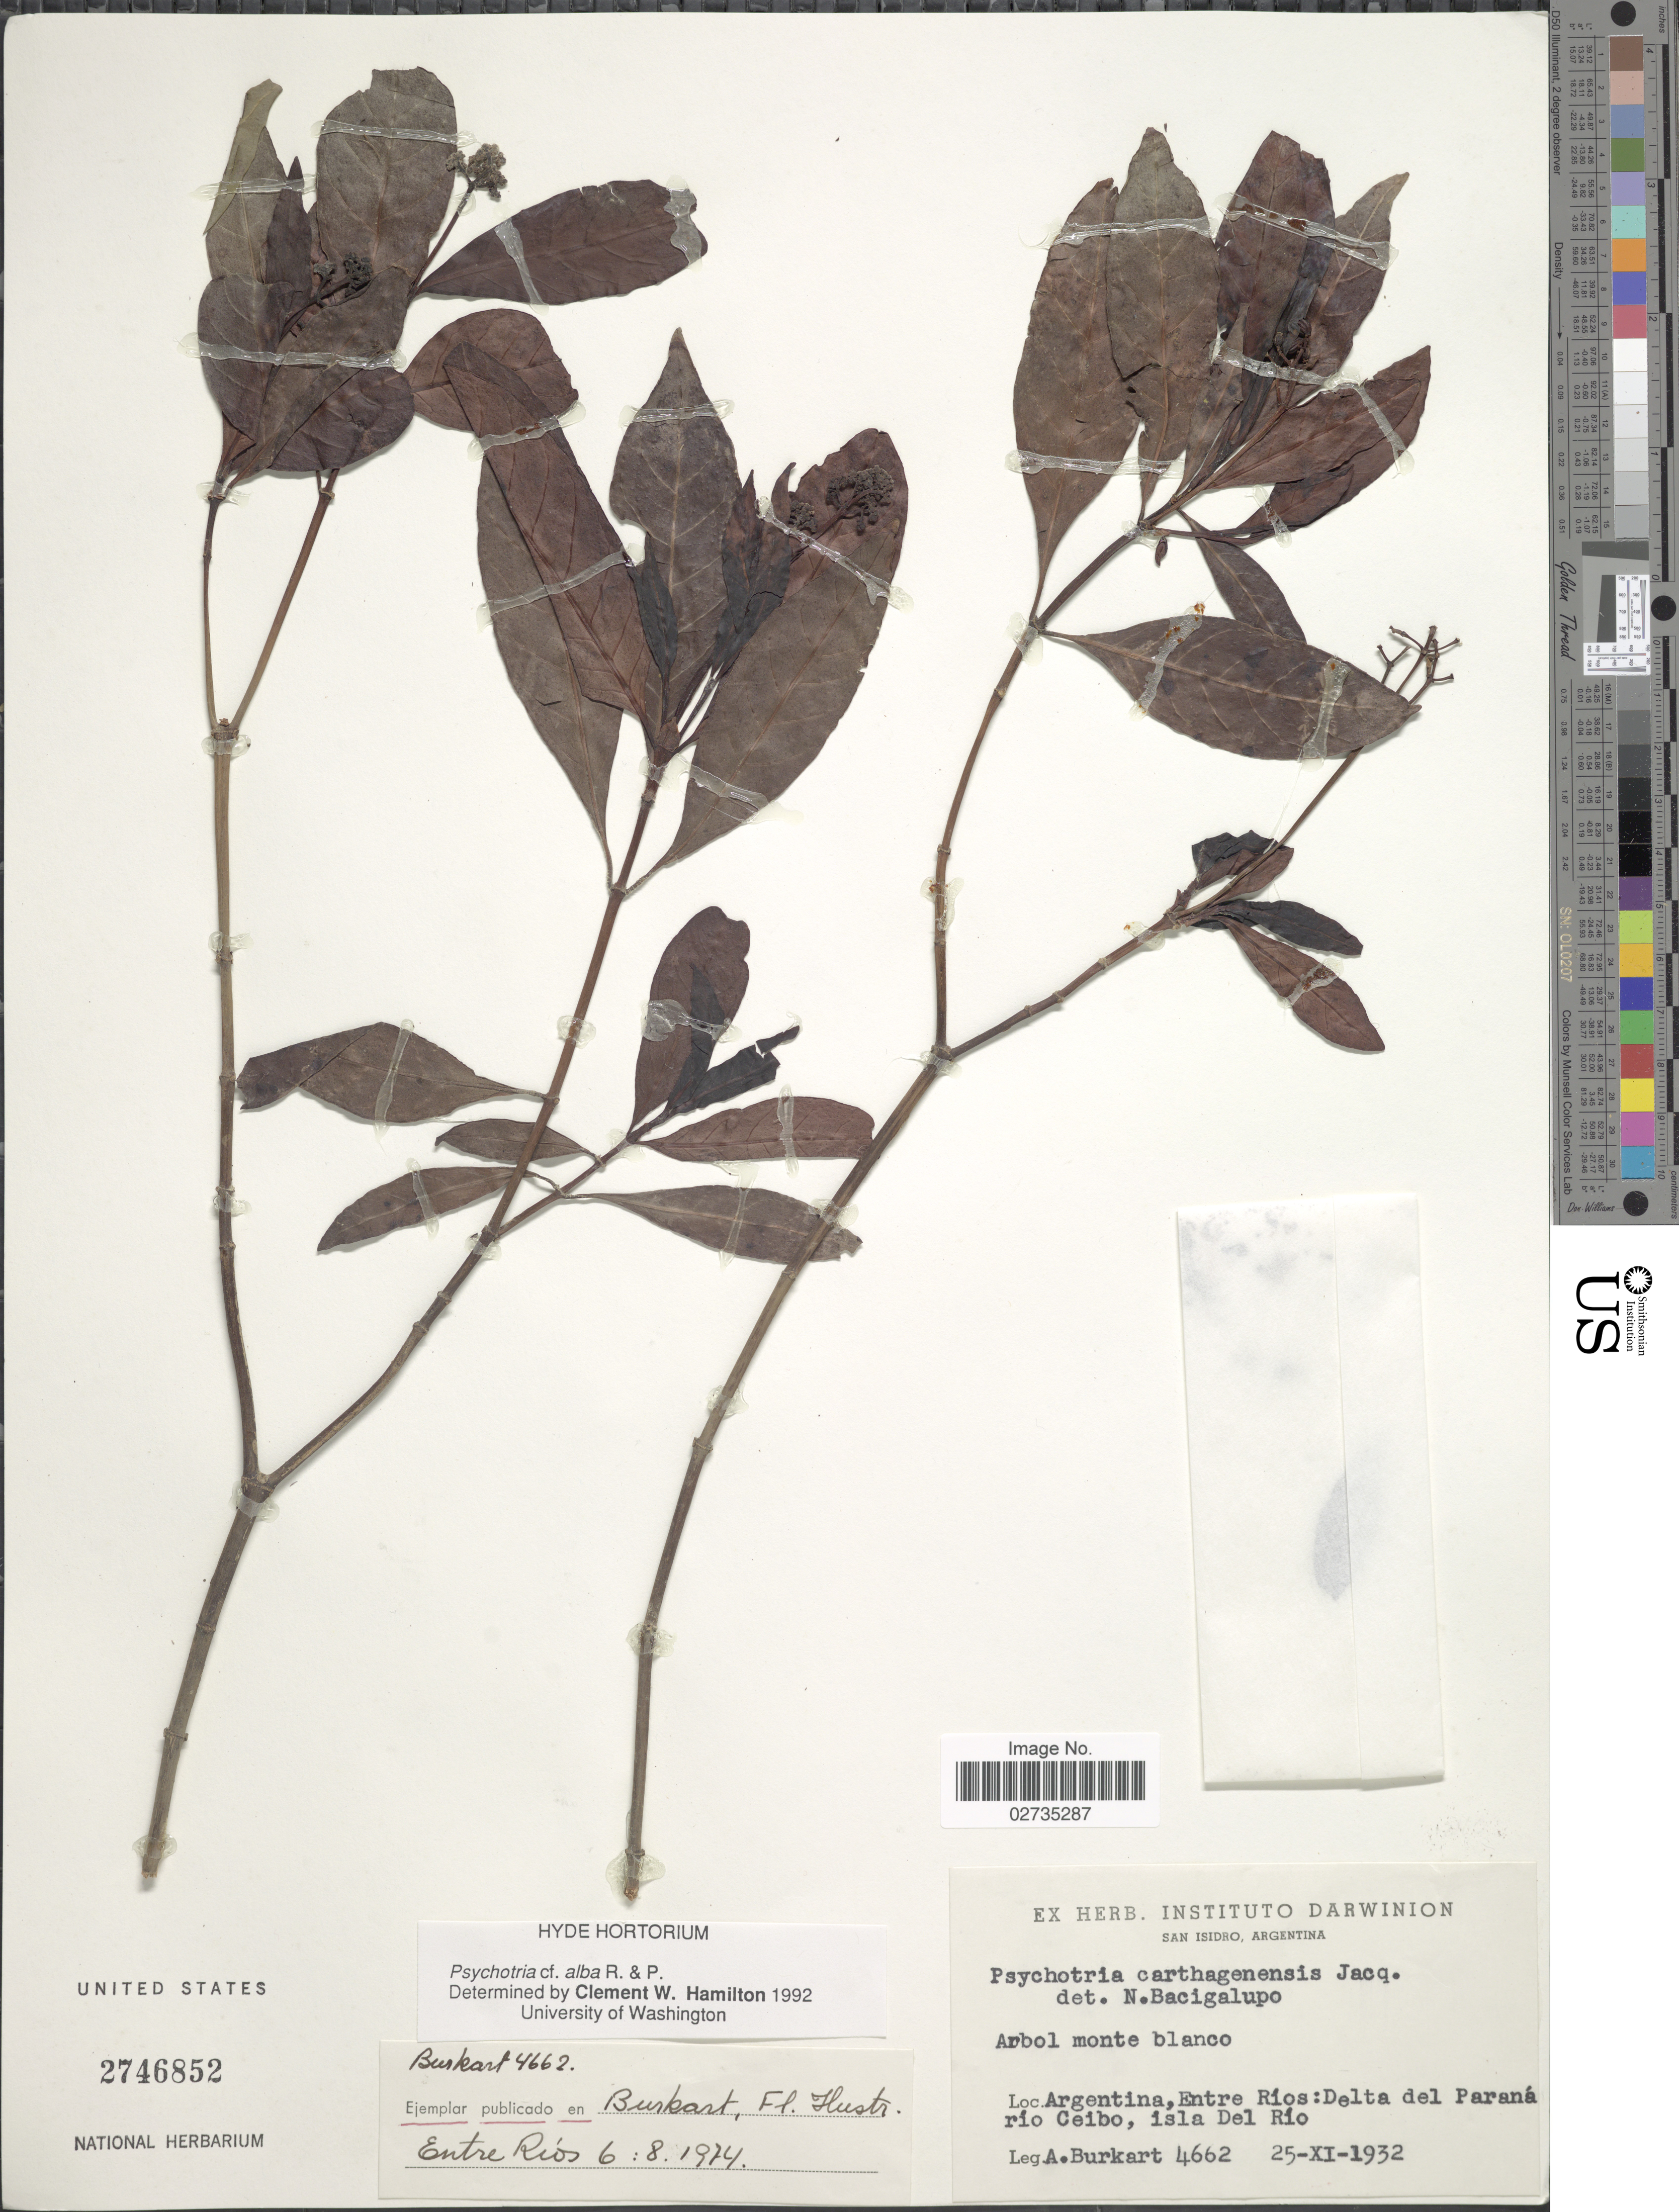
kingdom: Plantae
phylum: Tracheophyta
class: Magnoliopsida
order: Gentianales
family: Rubiaceae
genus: Psychotria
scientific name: Psychotria alba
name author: Ruiz & Pav.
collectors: A. E. Burkart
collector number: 4662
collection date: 1932-11-25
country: Argentina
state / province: Entre Rios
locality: Entre Rios: Delta del Parana rio Ceibo, isla Del Rio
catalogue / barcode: US 2746852